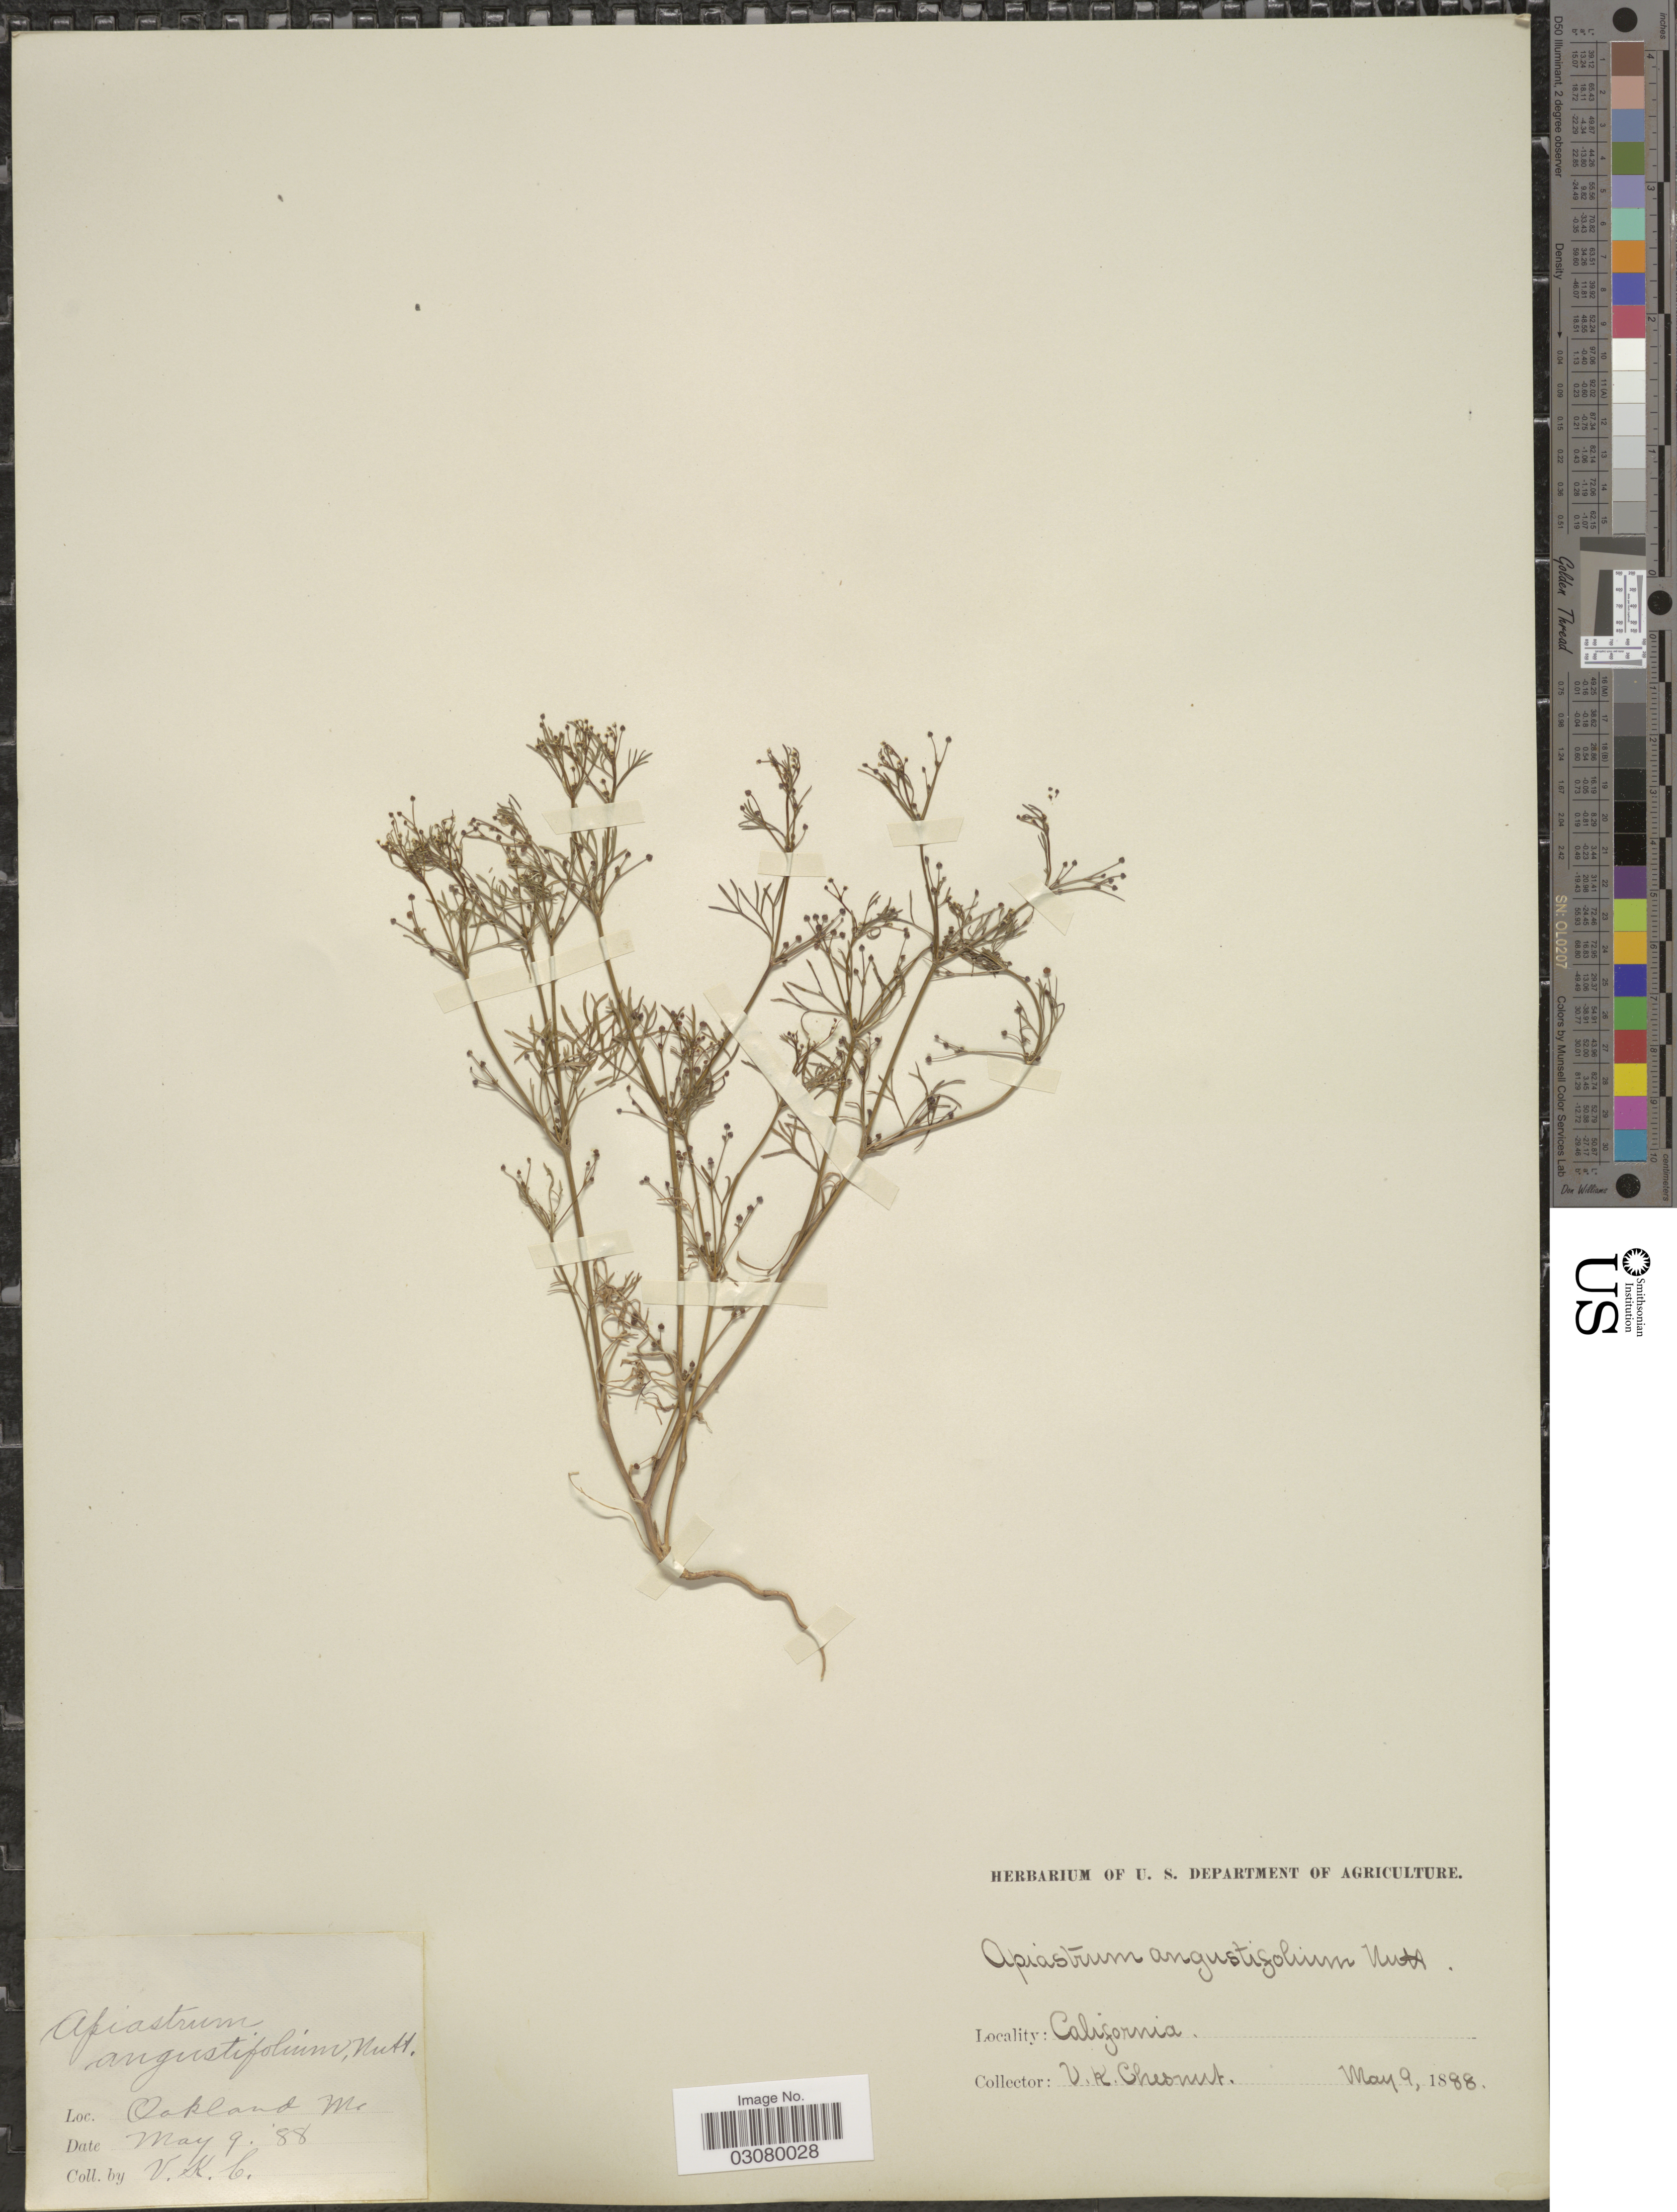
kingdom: Plantae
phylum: Tracheophyta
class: Magnoliopsida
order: Apiales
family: Apiaceae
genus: Apiastrum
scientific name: Apiastrum angustifolium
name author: Nutt.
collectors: V. Chesnut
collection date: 1888-05-09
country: United States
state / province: Maine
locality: Oakland Me